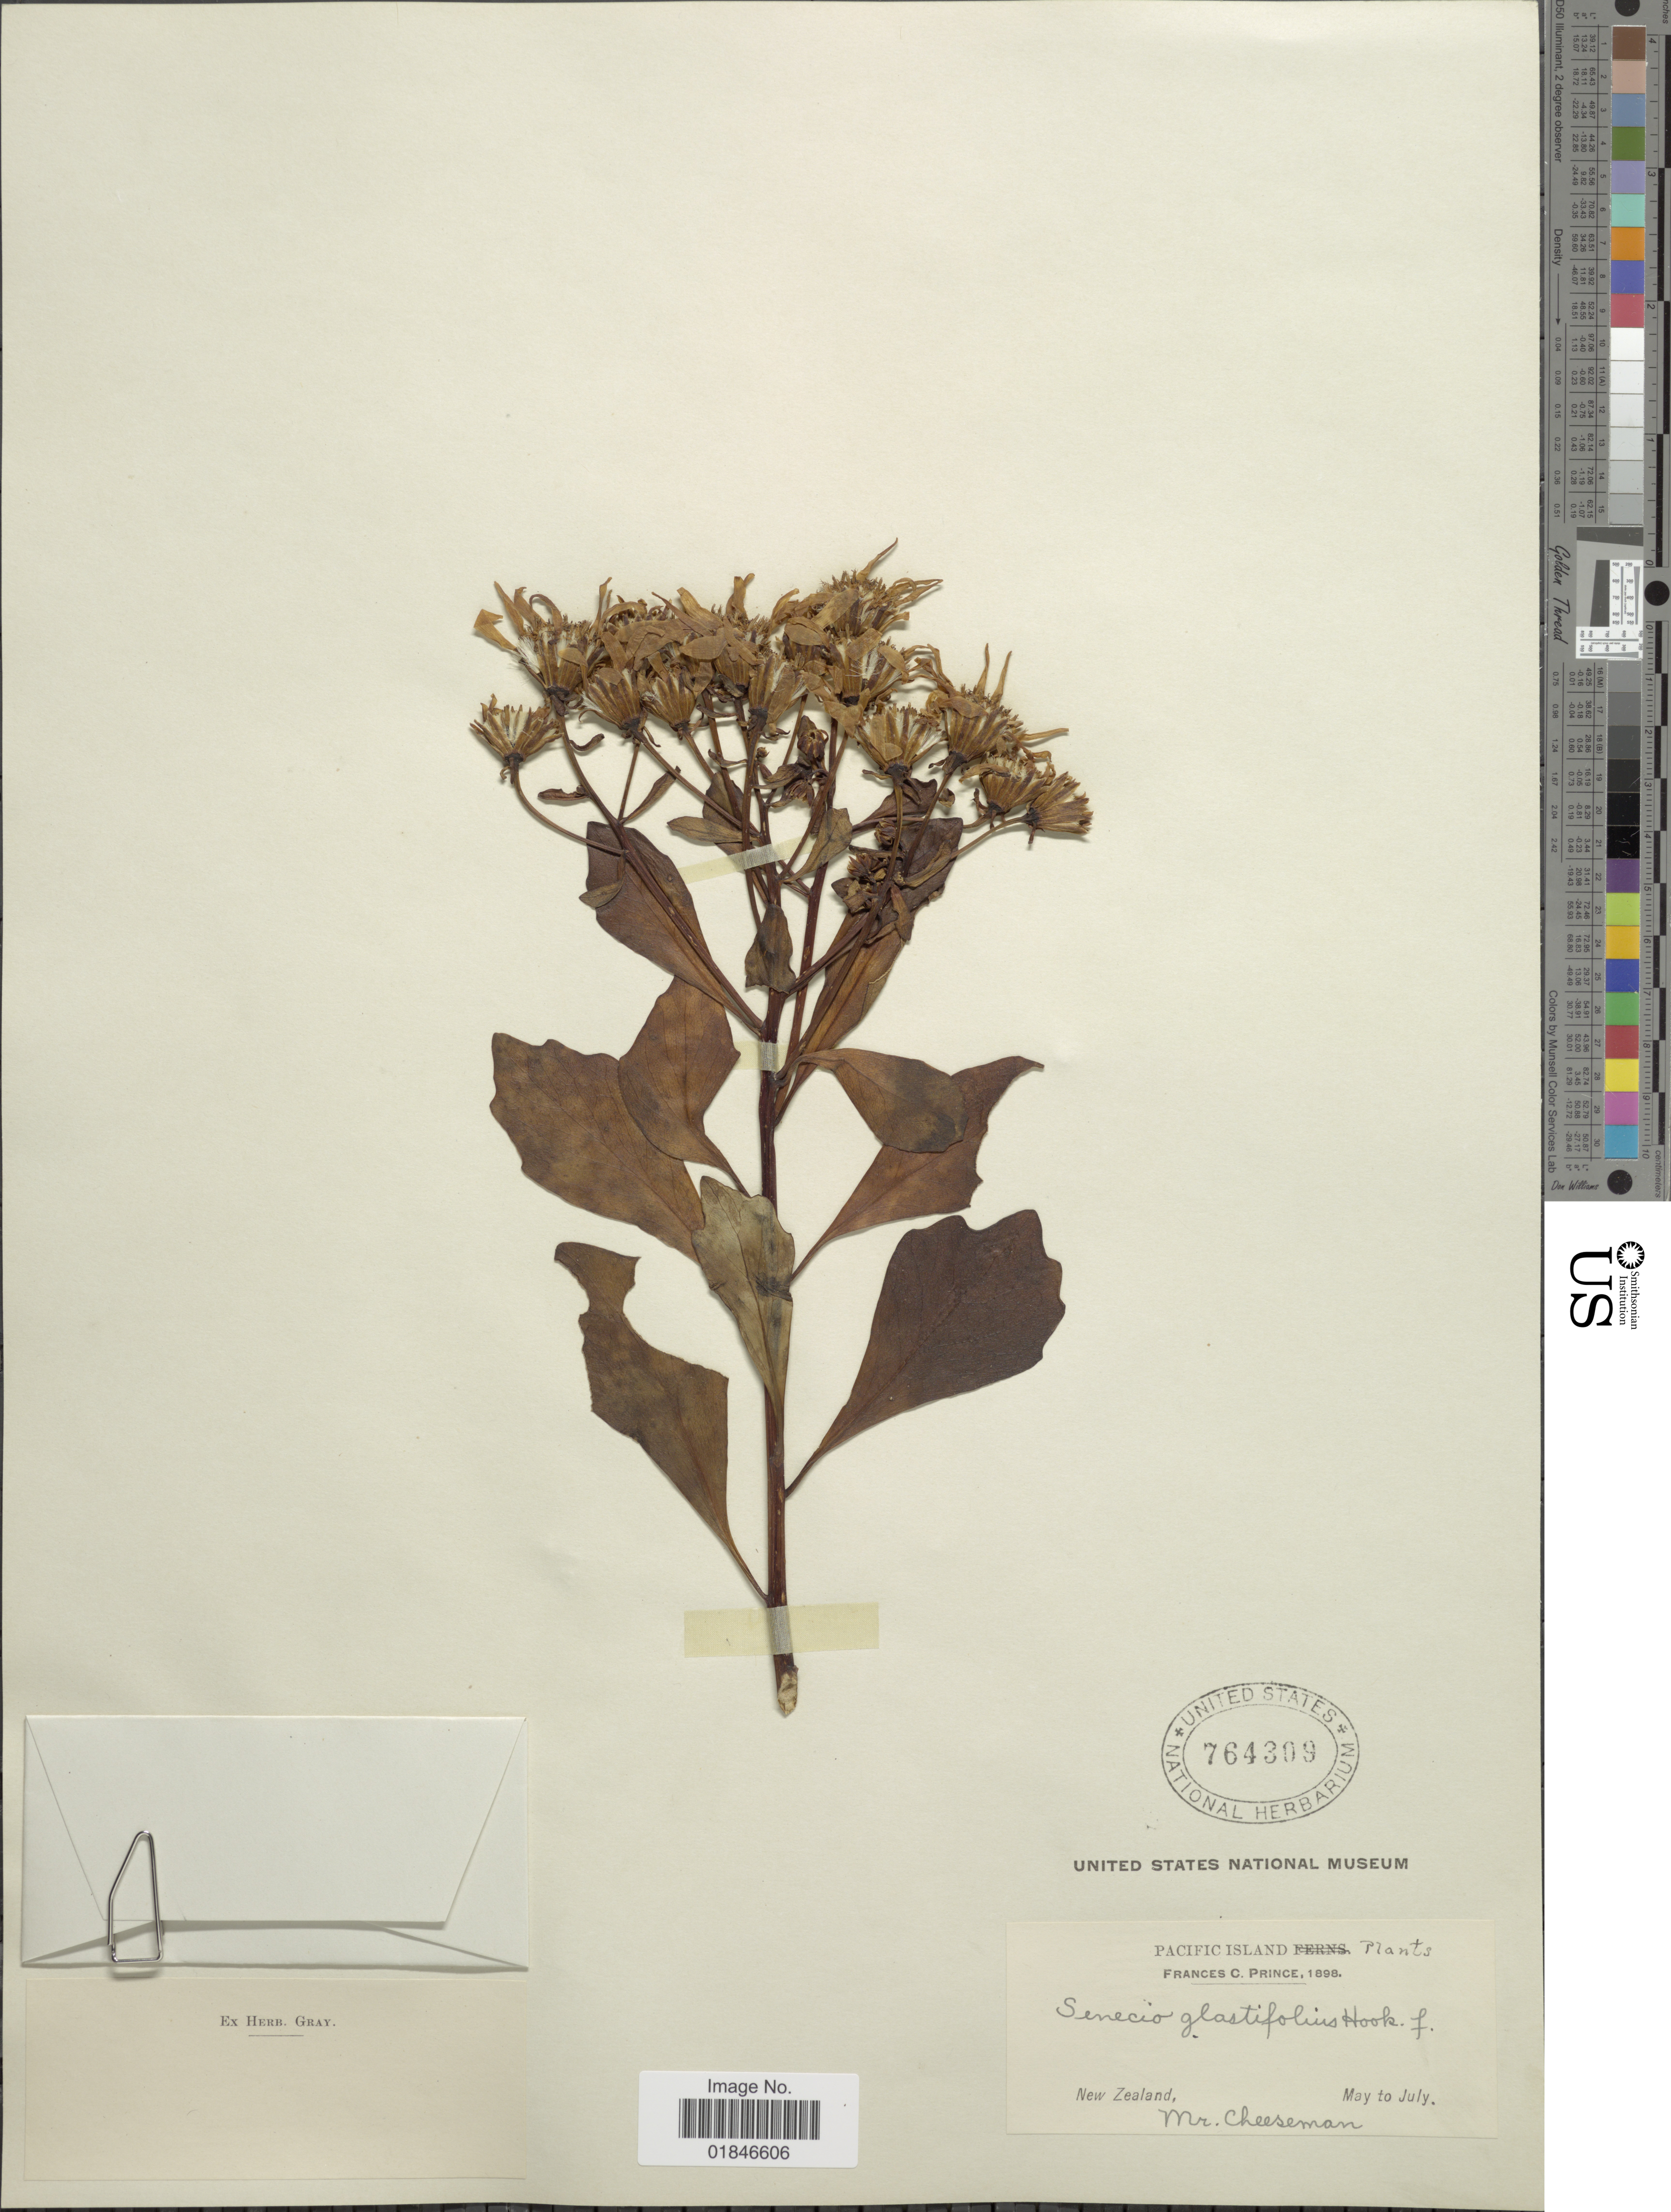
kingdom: Plantae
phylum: Tracheophyta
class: Magnoliopsida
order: Asterales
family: Asteraceae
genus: Urostemon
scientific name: Urostemon kirkii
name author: (Hook. f. ex Kirk) B. Nord.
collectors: Cheeseman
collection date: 1898-05/1898-07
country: New Zealand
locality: Pacific Island. New Zealand,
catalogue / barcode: US 764309